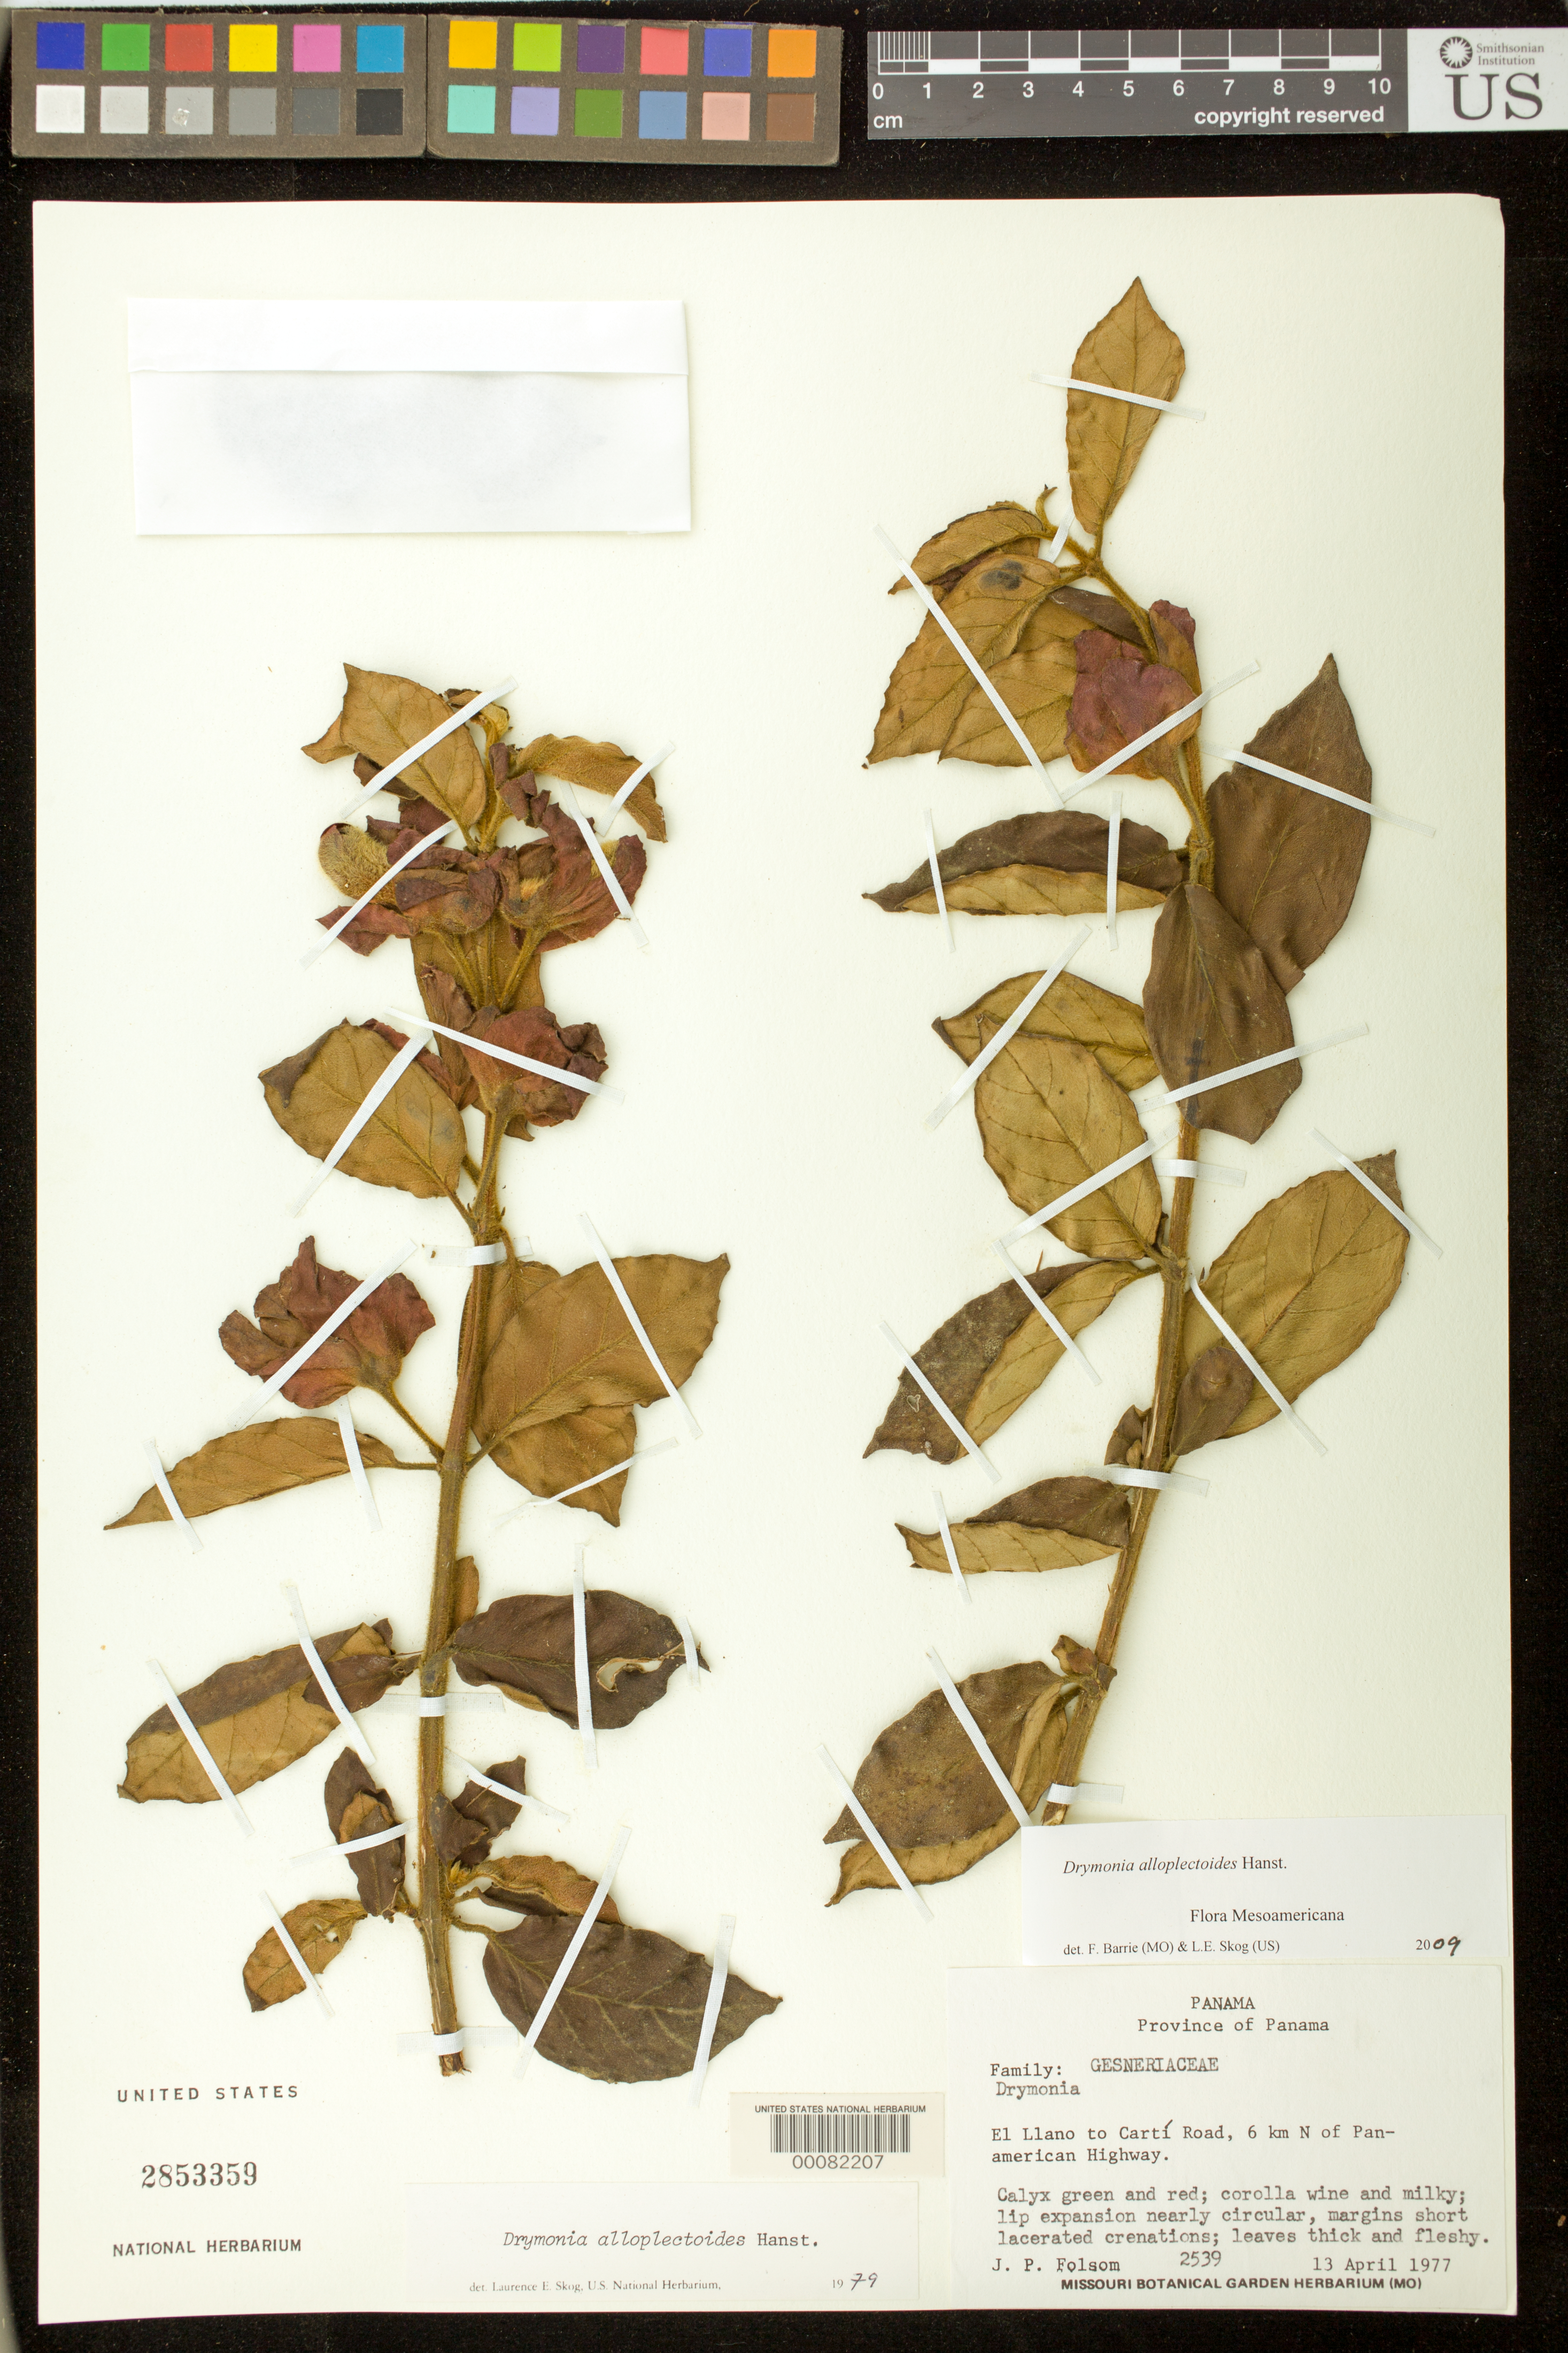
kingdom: Plantae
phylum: Tracheophyta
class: Magnoliopsida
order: Lamiales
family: Gesneriaceae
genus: Drymonia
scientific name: Drymonia alloplectoides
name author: Hanst.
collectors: J. P. Folsom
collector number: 2539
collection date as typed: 13 Apr 1977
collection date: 1977-04-13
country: Panama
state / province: Panamá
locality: El Llano to Carti road, 6 km N of Panamerican highway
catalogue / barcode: US 2853359